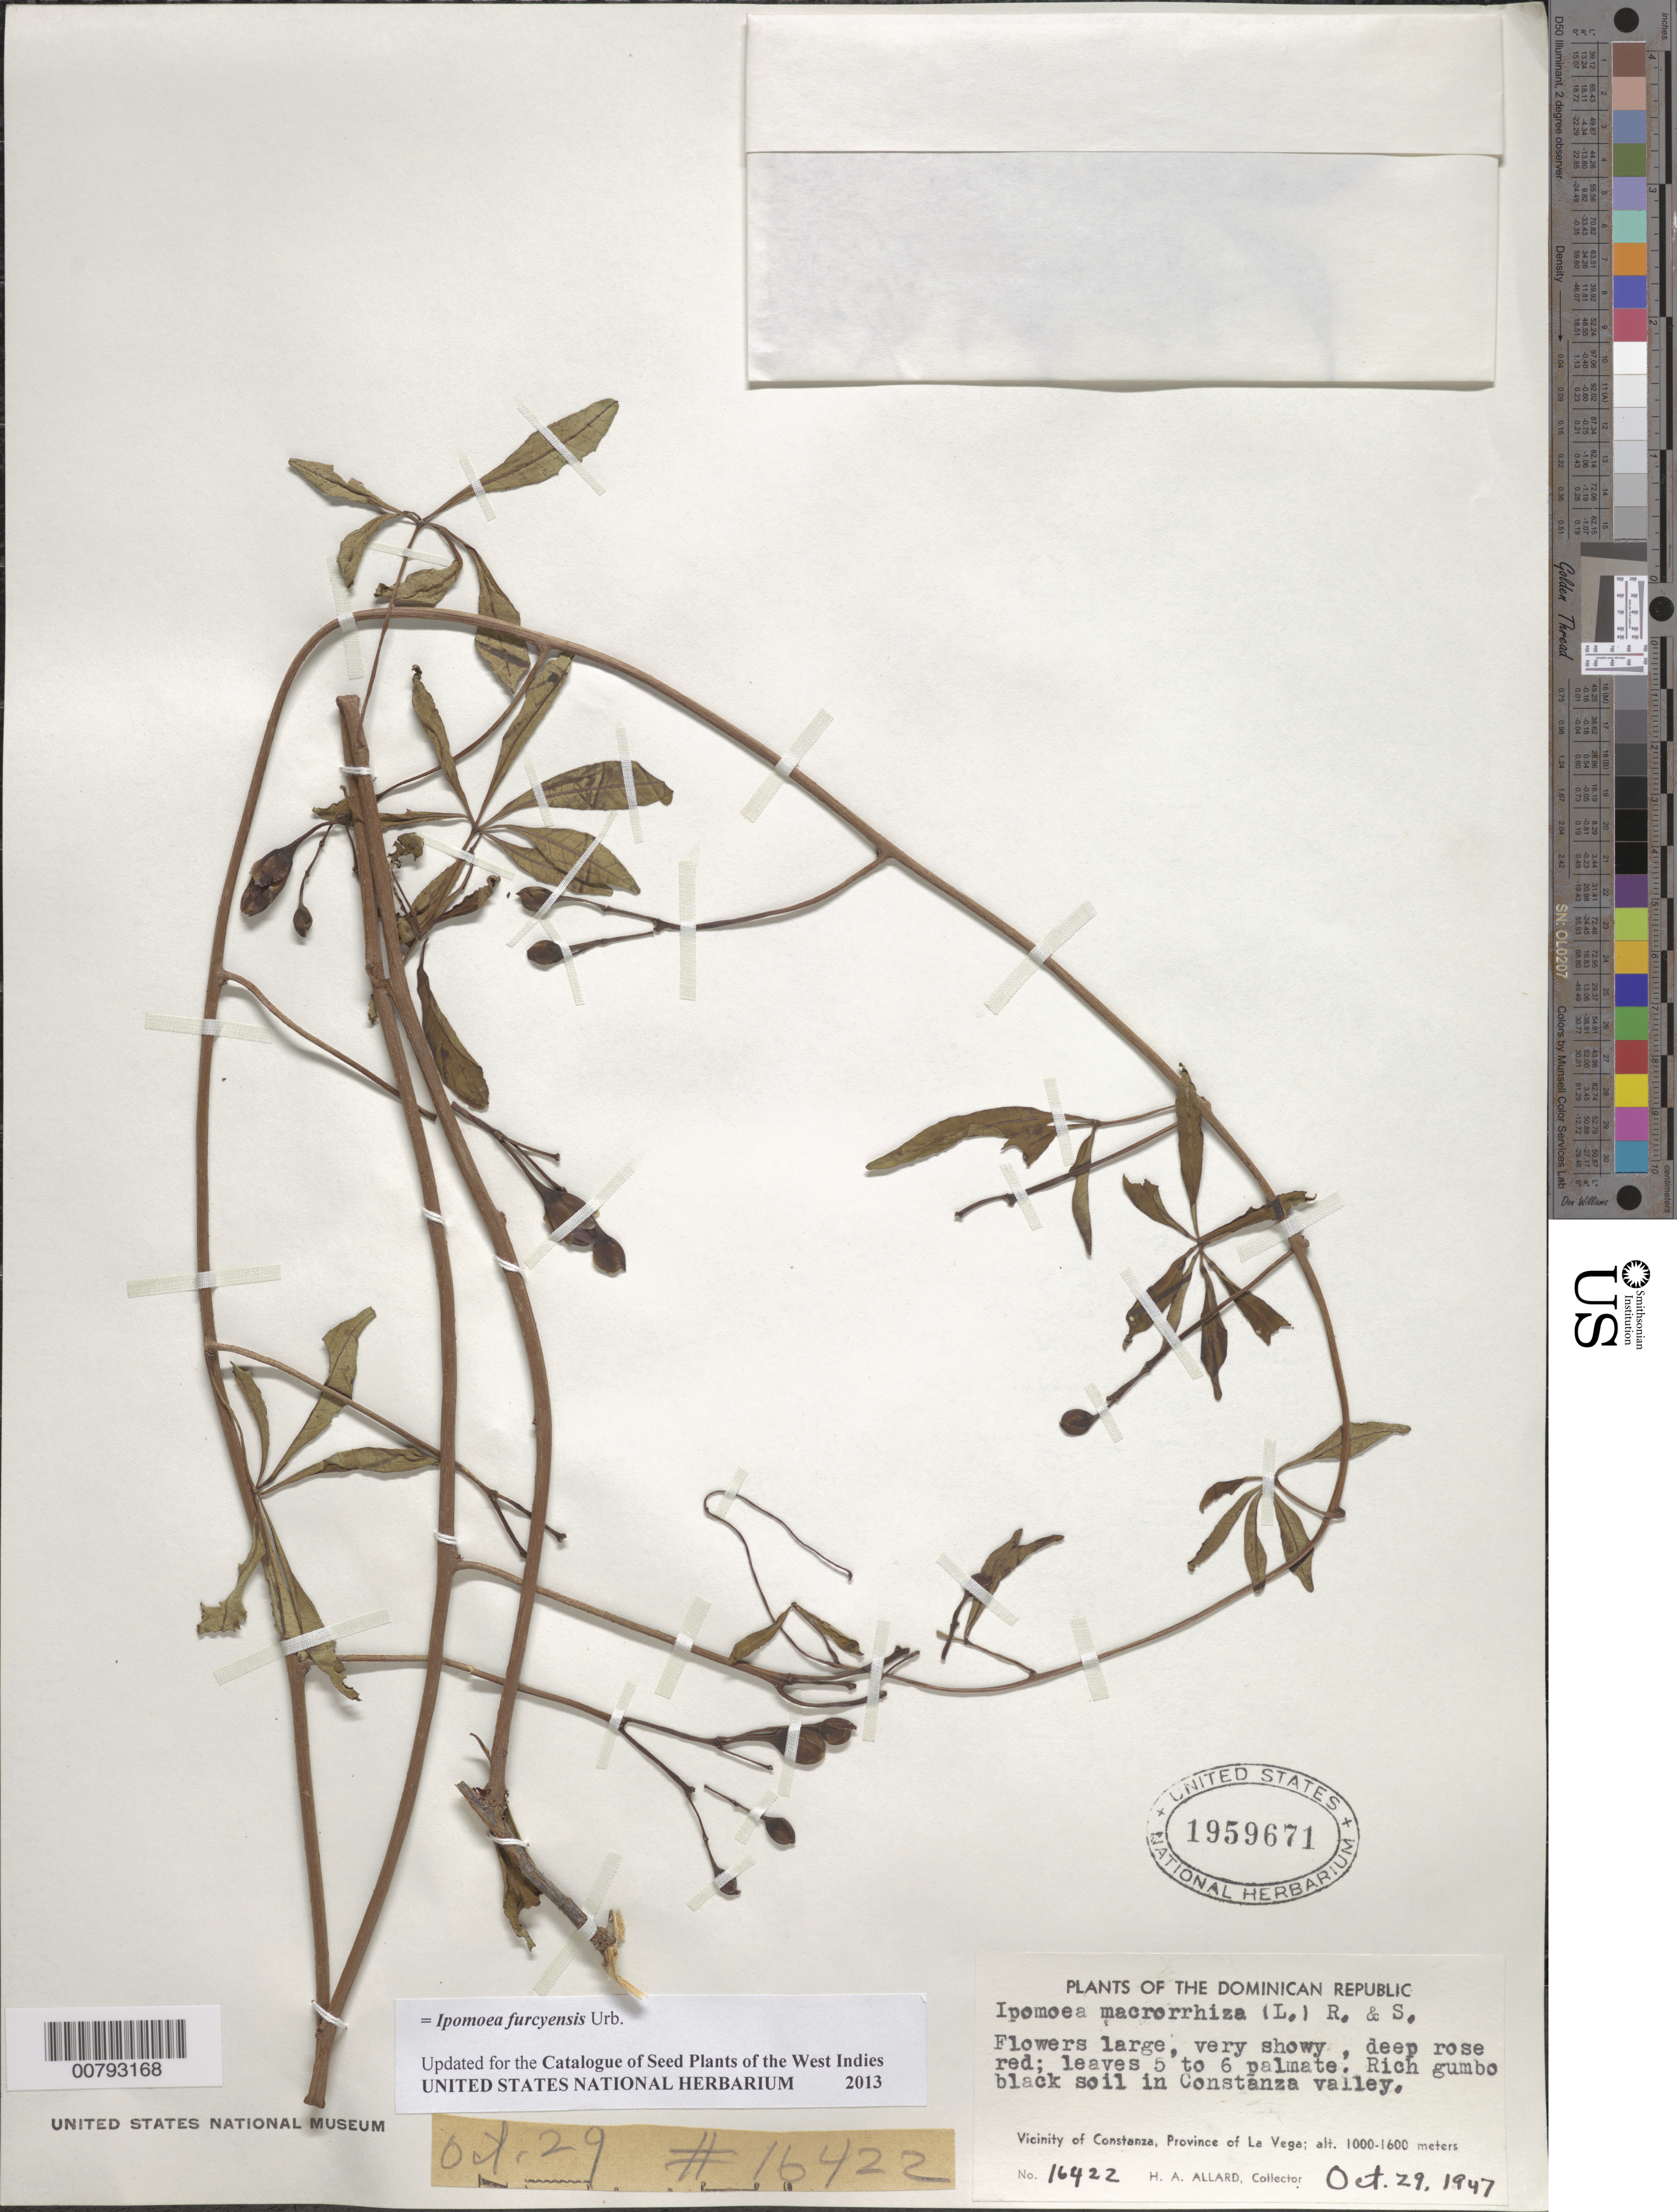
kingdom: Plantae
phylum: Tracheophyta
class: Magnoliopsida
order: Solanales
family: Convolvulaceae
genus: Ipomoea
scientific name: Ipomoea furcyensis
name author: Urb.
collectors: H. A. Allard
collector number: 16422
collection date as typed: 29 Oct 1947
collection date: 1947-10-29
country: Dominican Republic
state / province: La Vega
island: Hispaniola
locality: Vicinity of Constanza, in Constanza Valley.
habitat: Rich gumbo black soil.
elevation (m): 1000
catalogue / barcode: US 1959671